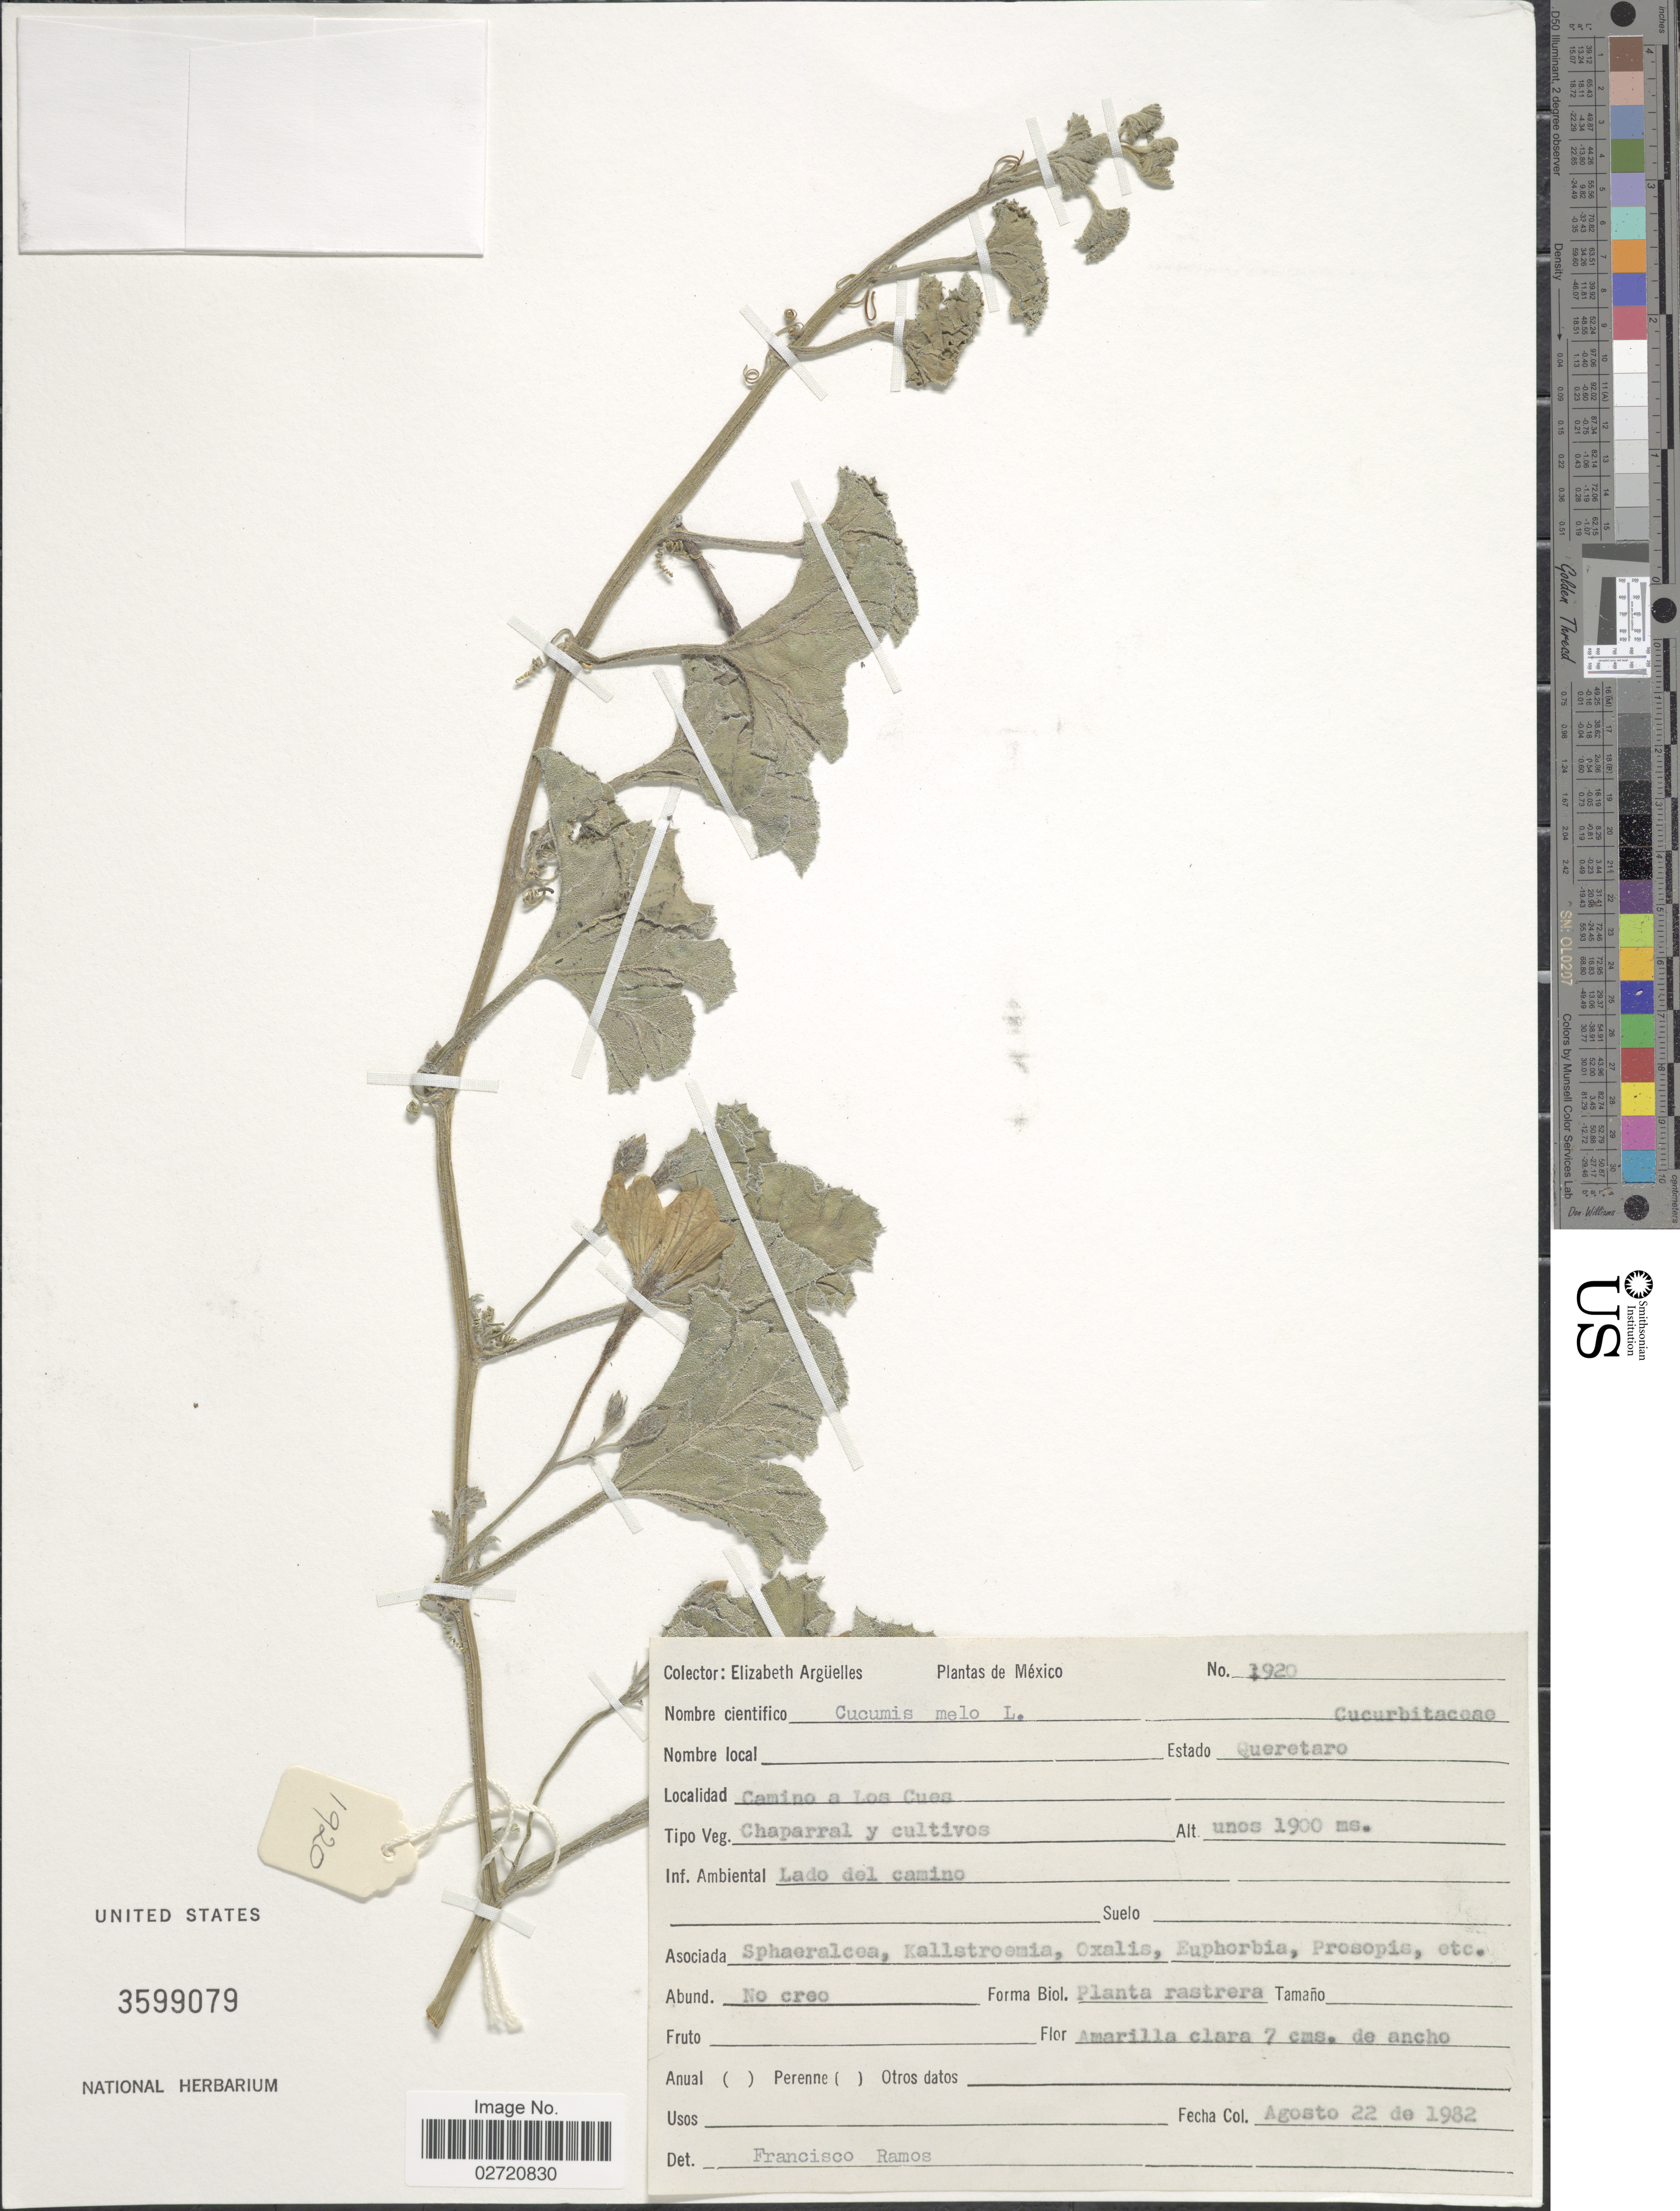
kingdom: Plantae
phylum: Tracheophyta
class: Magnoliopsida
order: Cucurbitales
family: Cucurbitaceae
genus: Apodanthera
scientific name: Apodanthera sp.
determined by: Nee, Michael H.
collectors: E. Argüelles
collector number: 1920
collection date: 1982-08-22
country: Mexico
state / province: Querétaro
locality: Estado Queretaro, Camino a Los Cues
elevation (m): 1900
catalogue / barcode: US 3599079